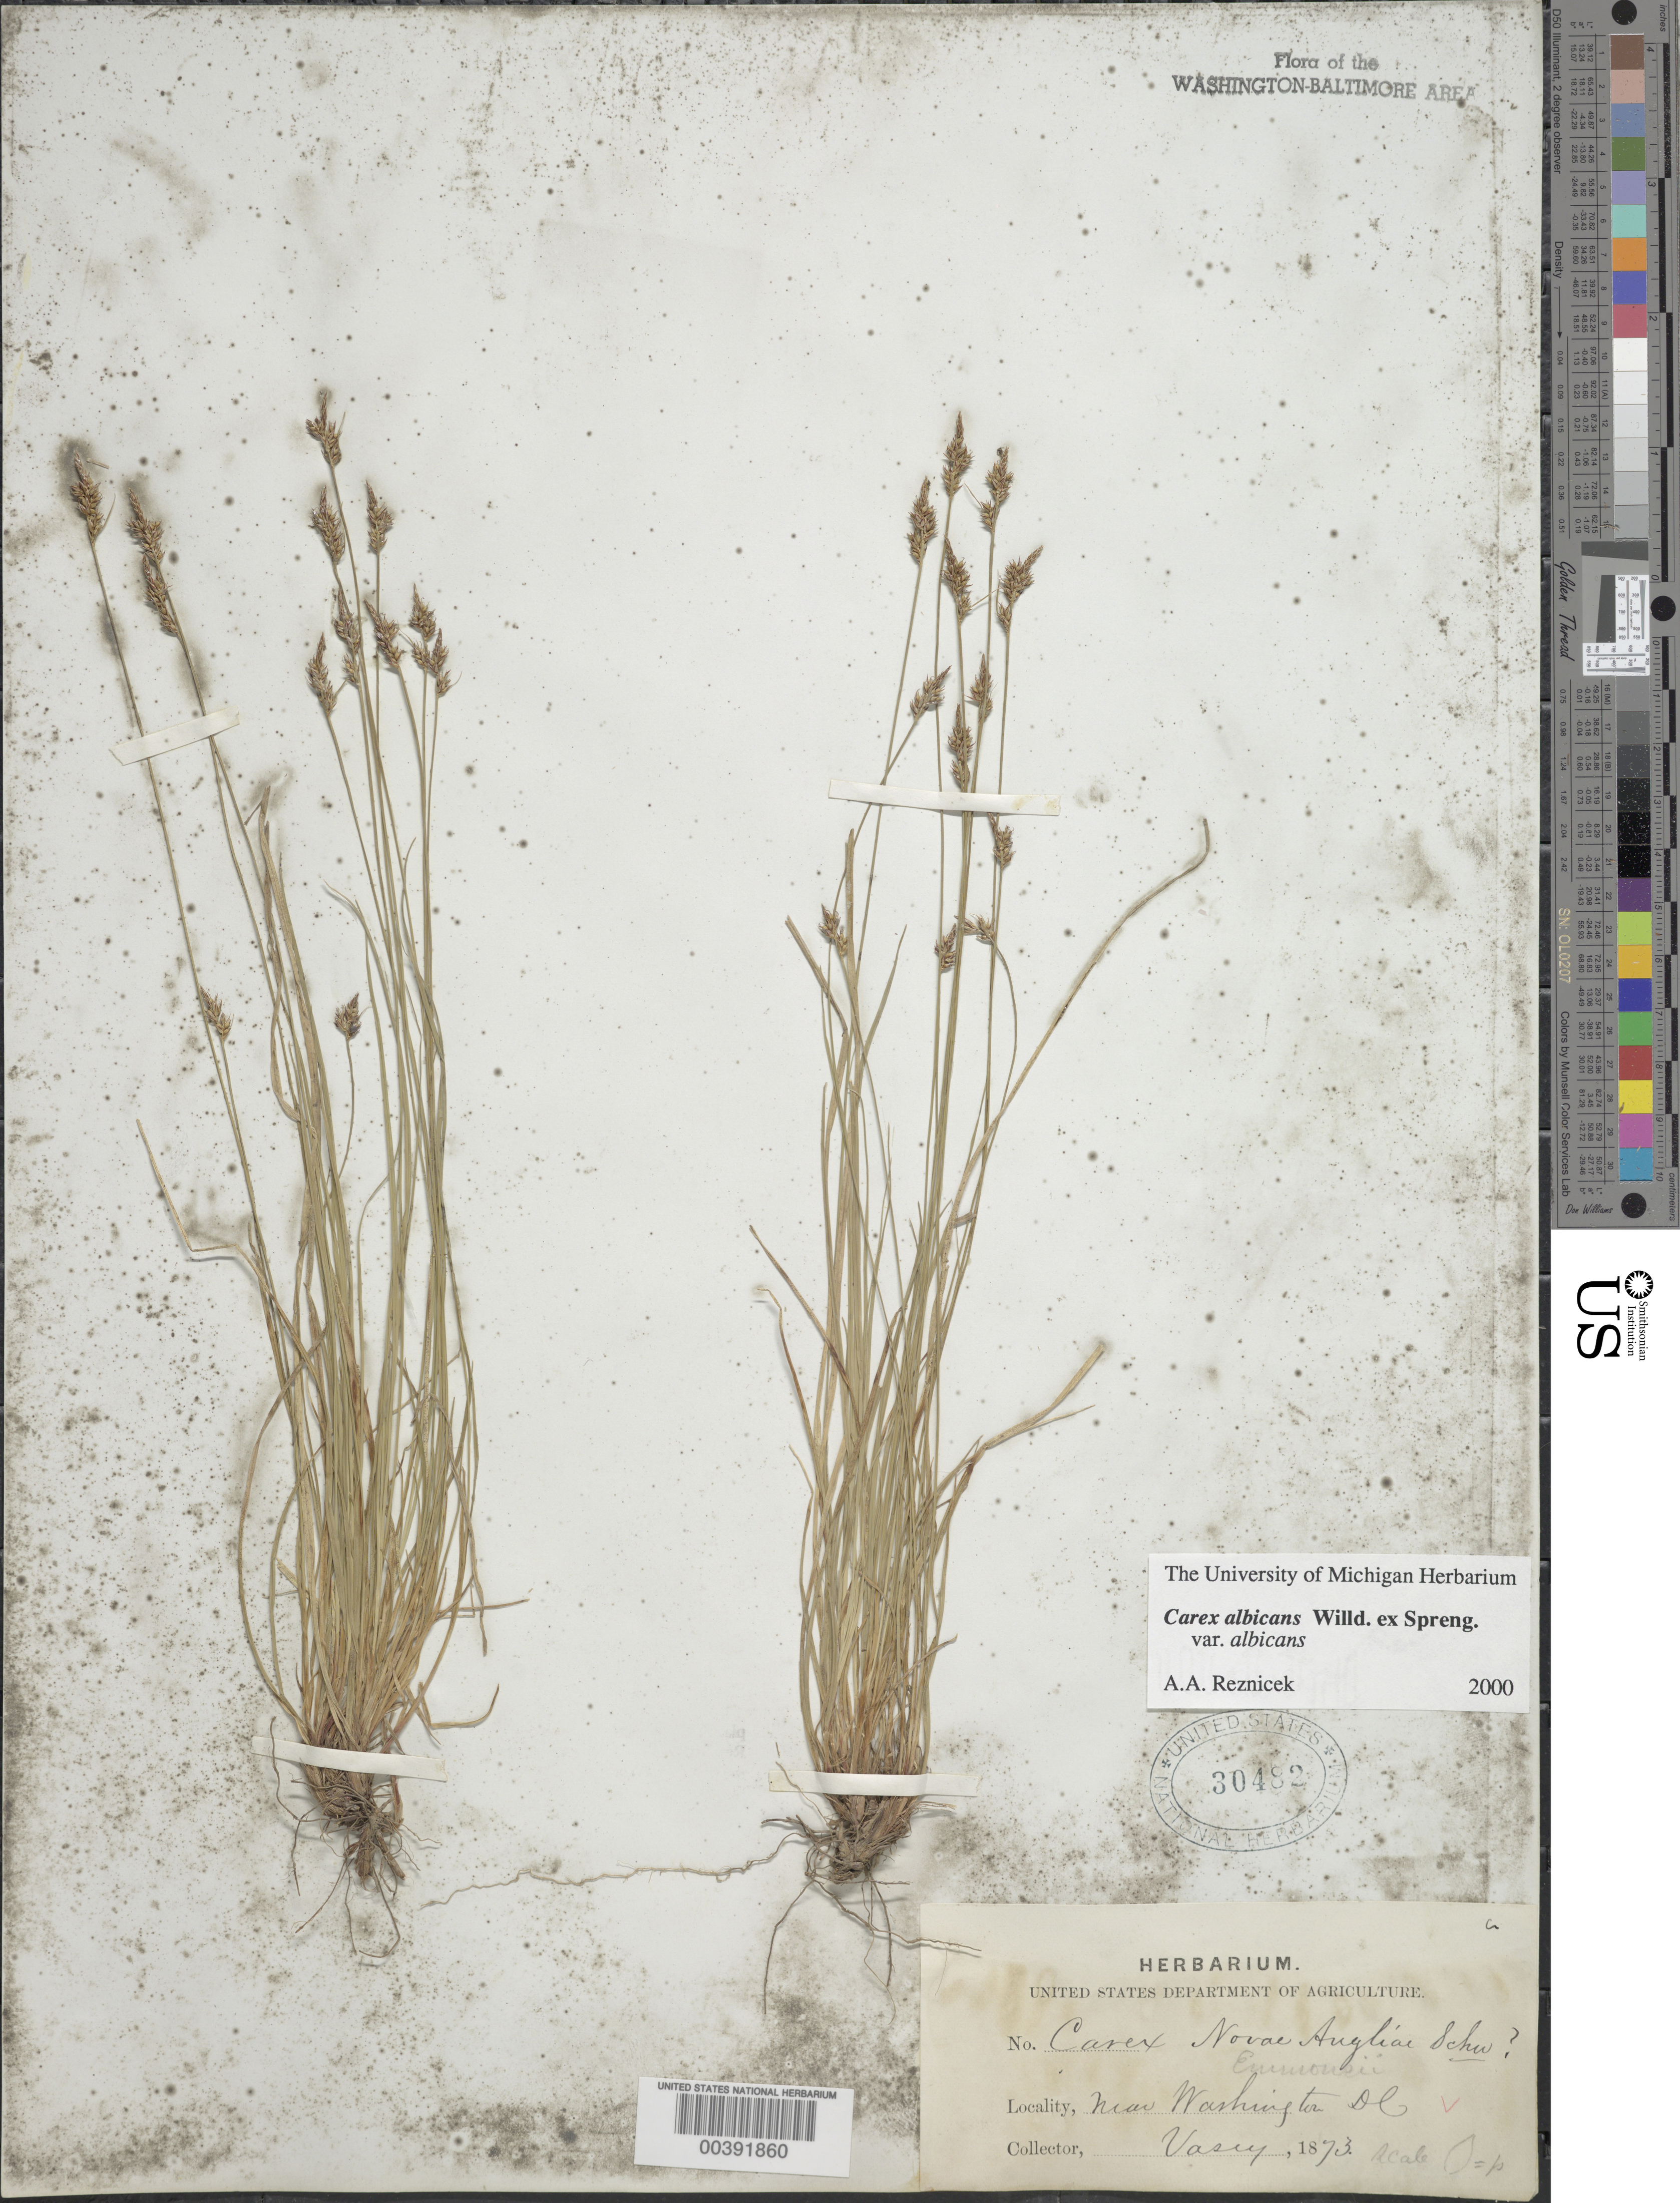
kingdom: Plantae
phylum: Tracheophyta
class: Liliopsida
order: Poales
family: Cyperaceae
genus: Carex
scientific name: Carex albicans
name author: Willd. ex Spreng.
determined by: Reznicek, A. A.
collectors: G. Vasey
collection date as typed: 1873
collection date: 1873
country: United States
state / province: District of Columbia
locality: DC vicinity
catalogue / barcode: US 30482